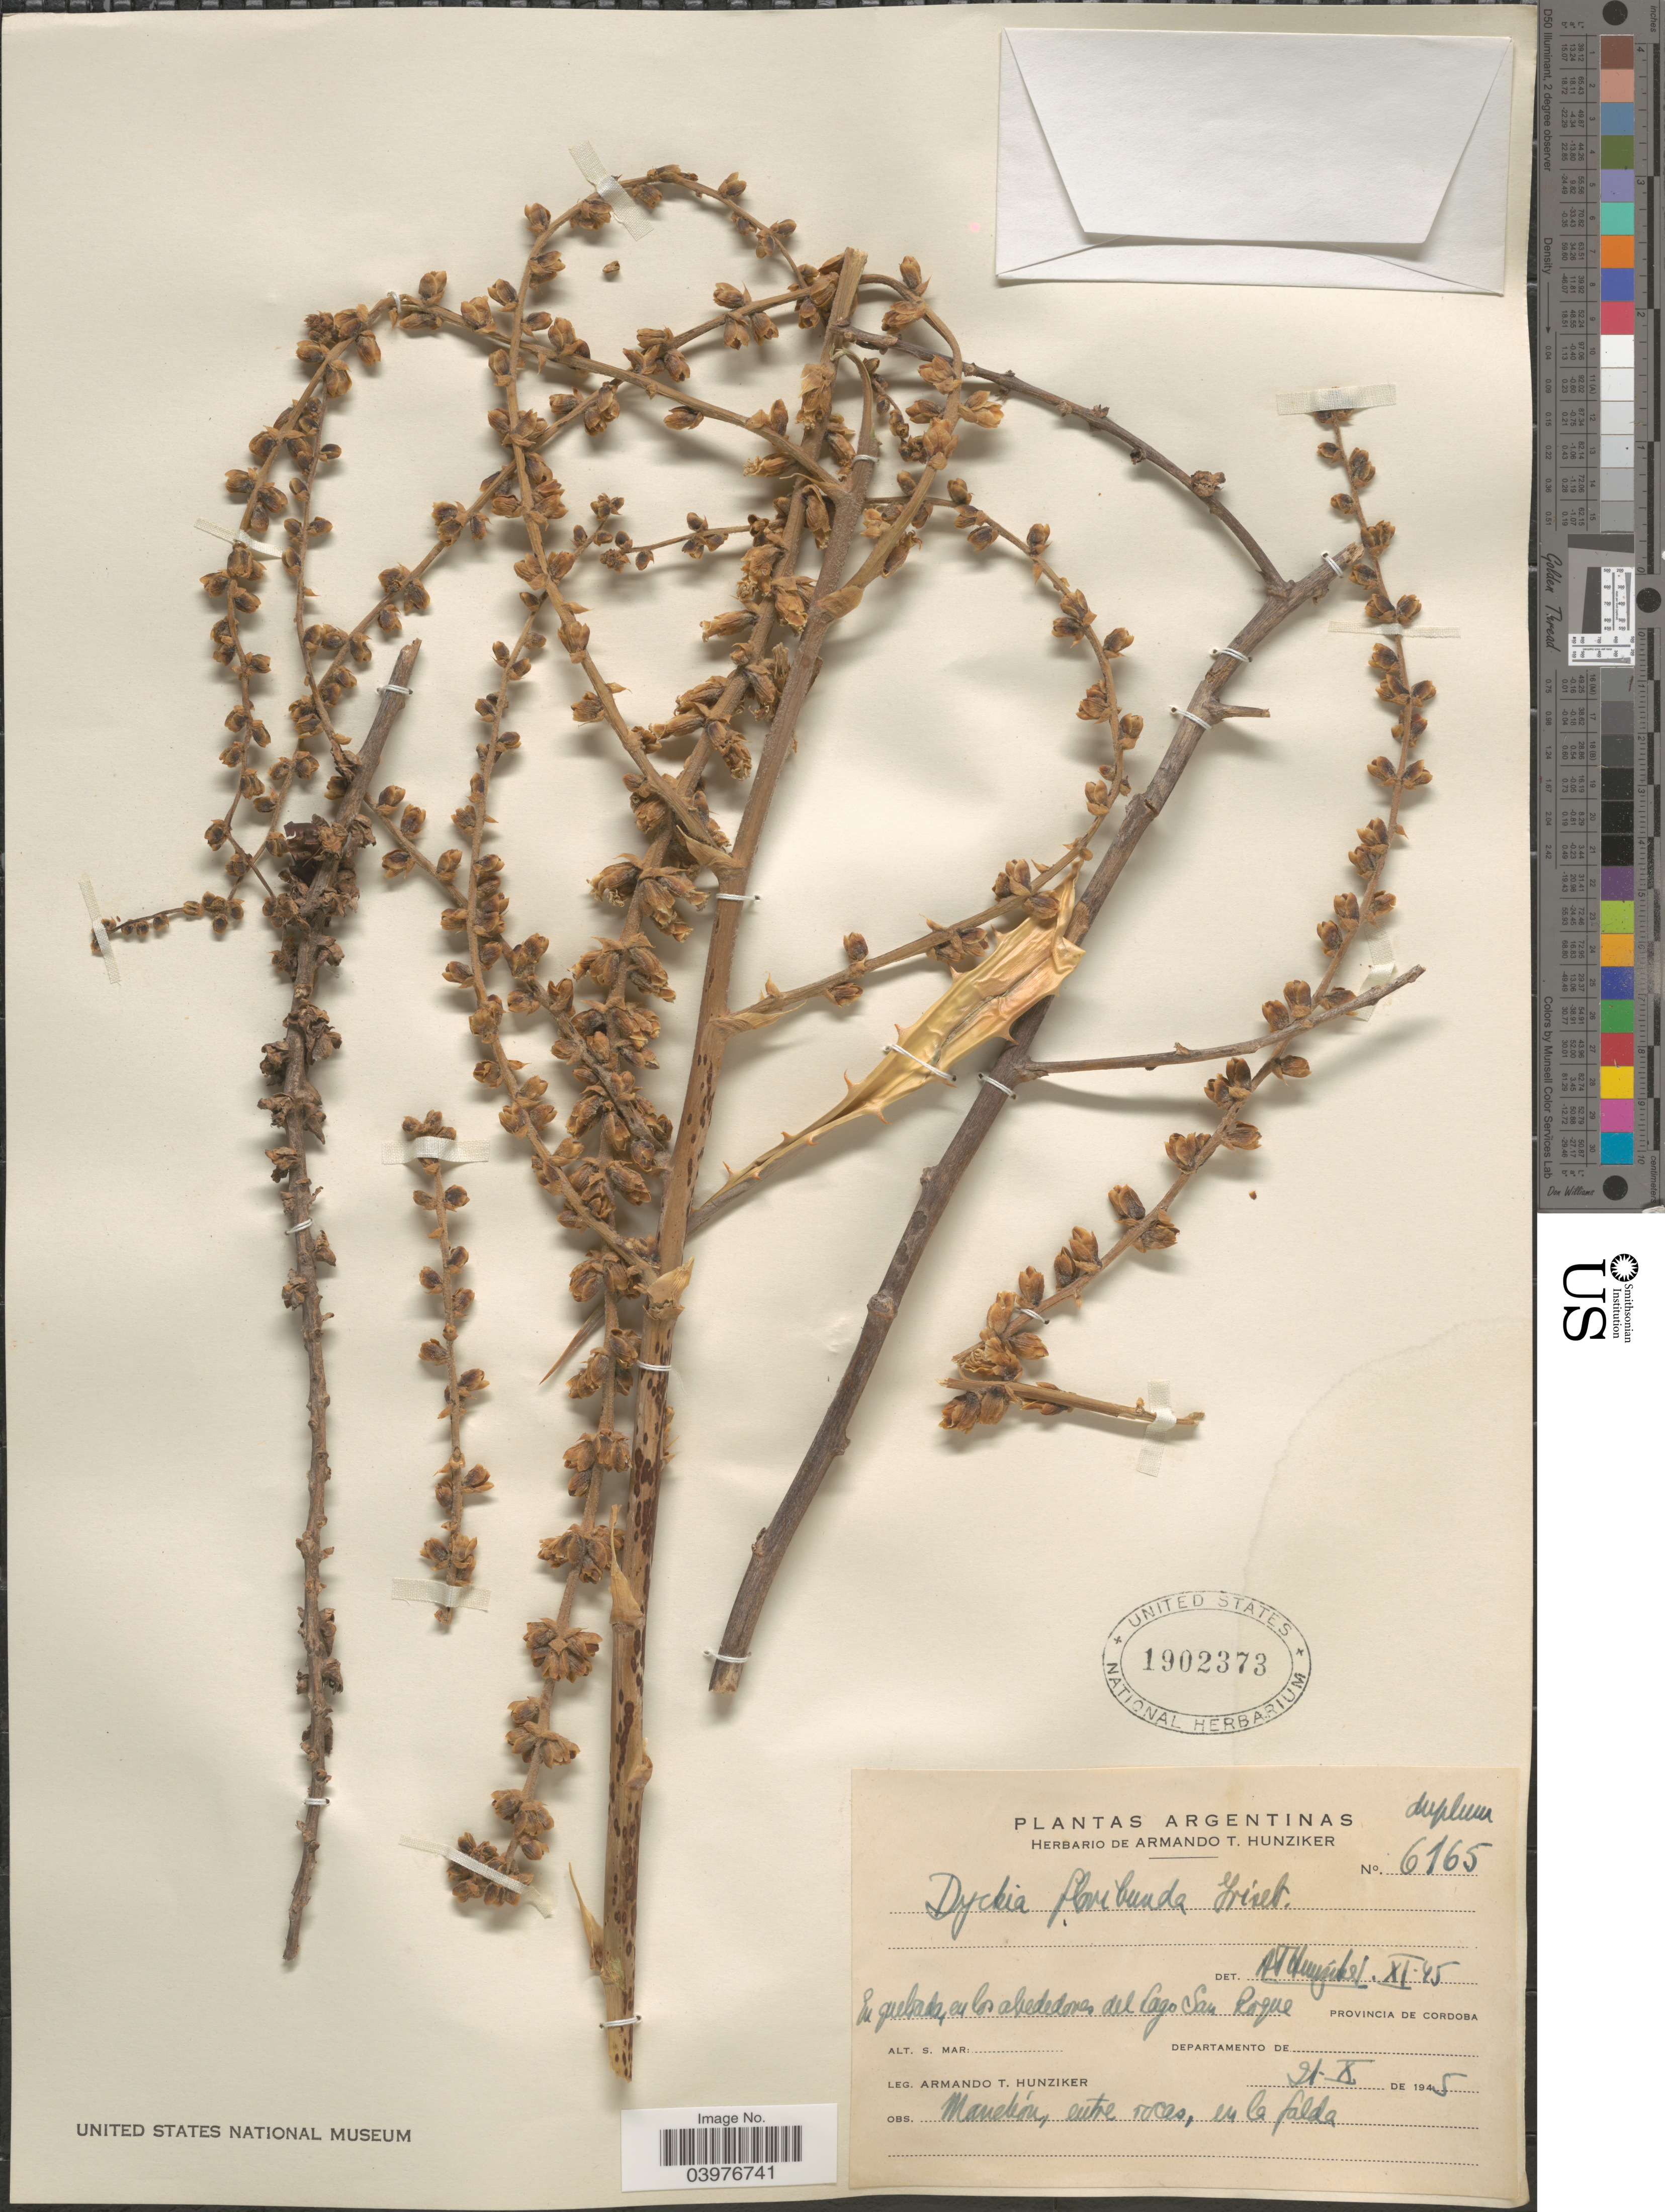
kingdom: Plantae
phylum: Tracheophyta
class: Liliopsida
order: Poales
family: Bromeliaceae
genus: Dyckia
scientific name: Dyckia floribunda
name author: Griseb.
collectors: A. T. Hunziker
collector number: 6165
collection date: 1945-10-21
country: Argentina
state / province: Cordoba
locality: En quebrada en los alrededores del Lago San Roque.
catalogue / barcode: US 1902373